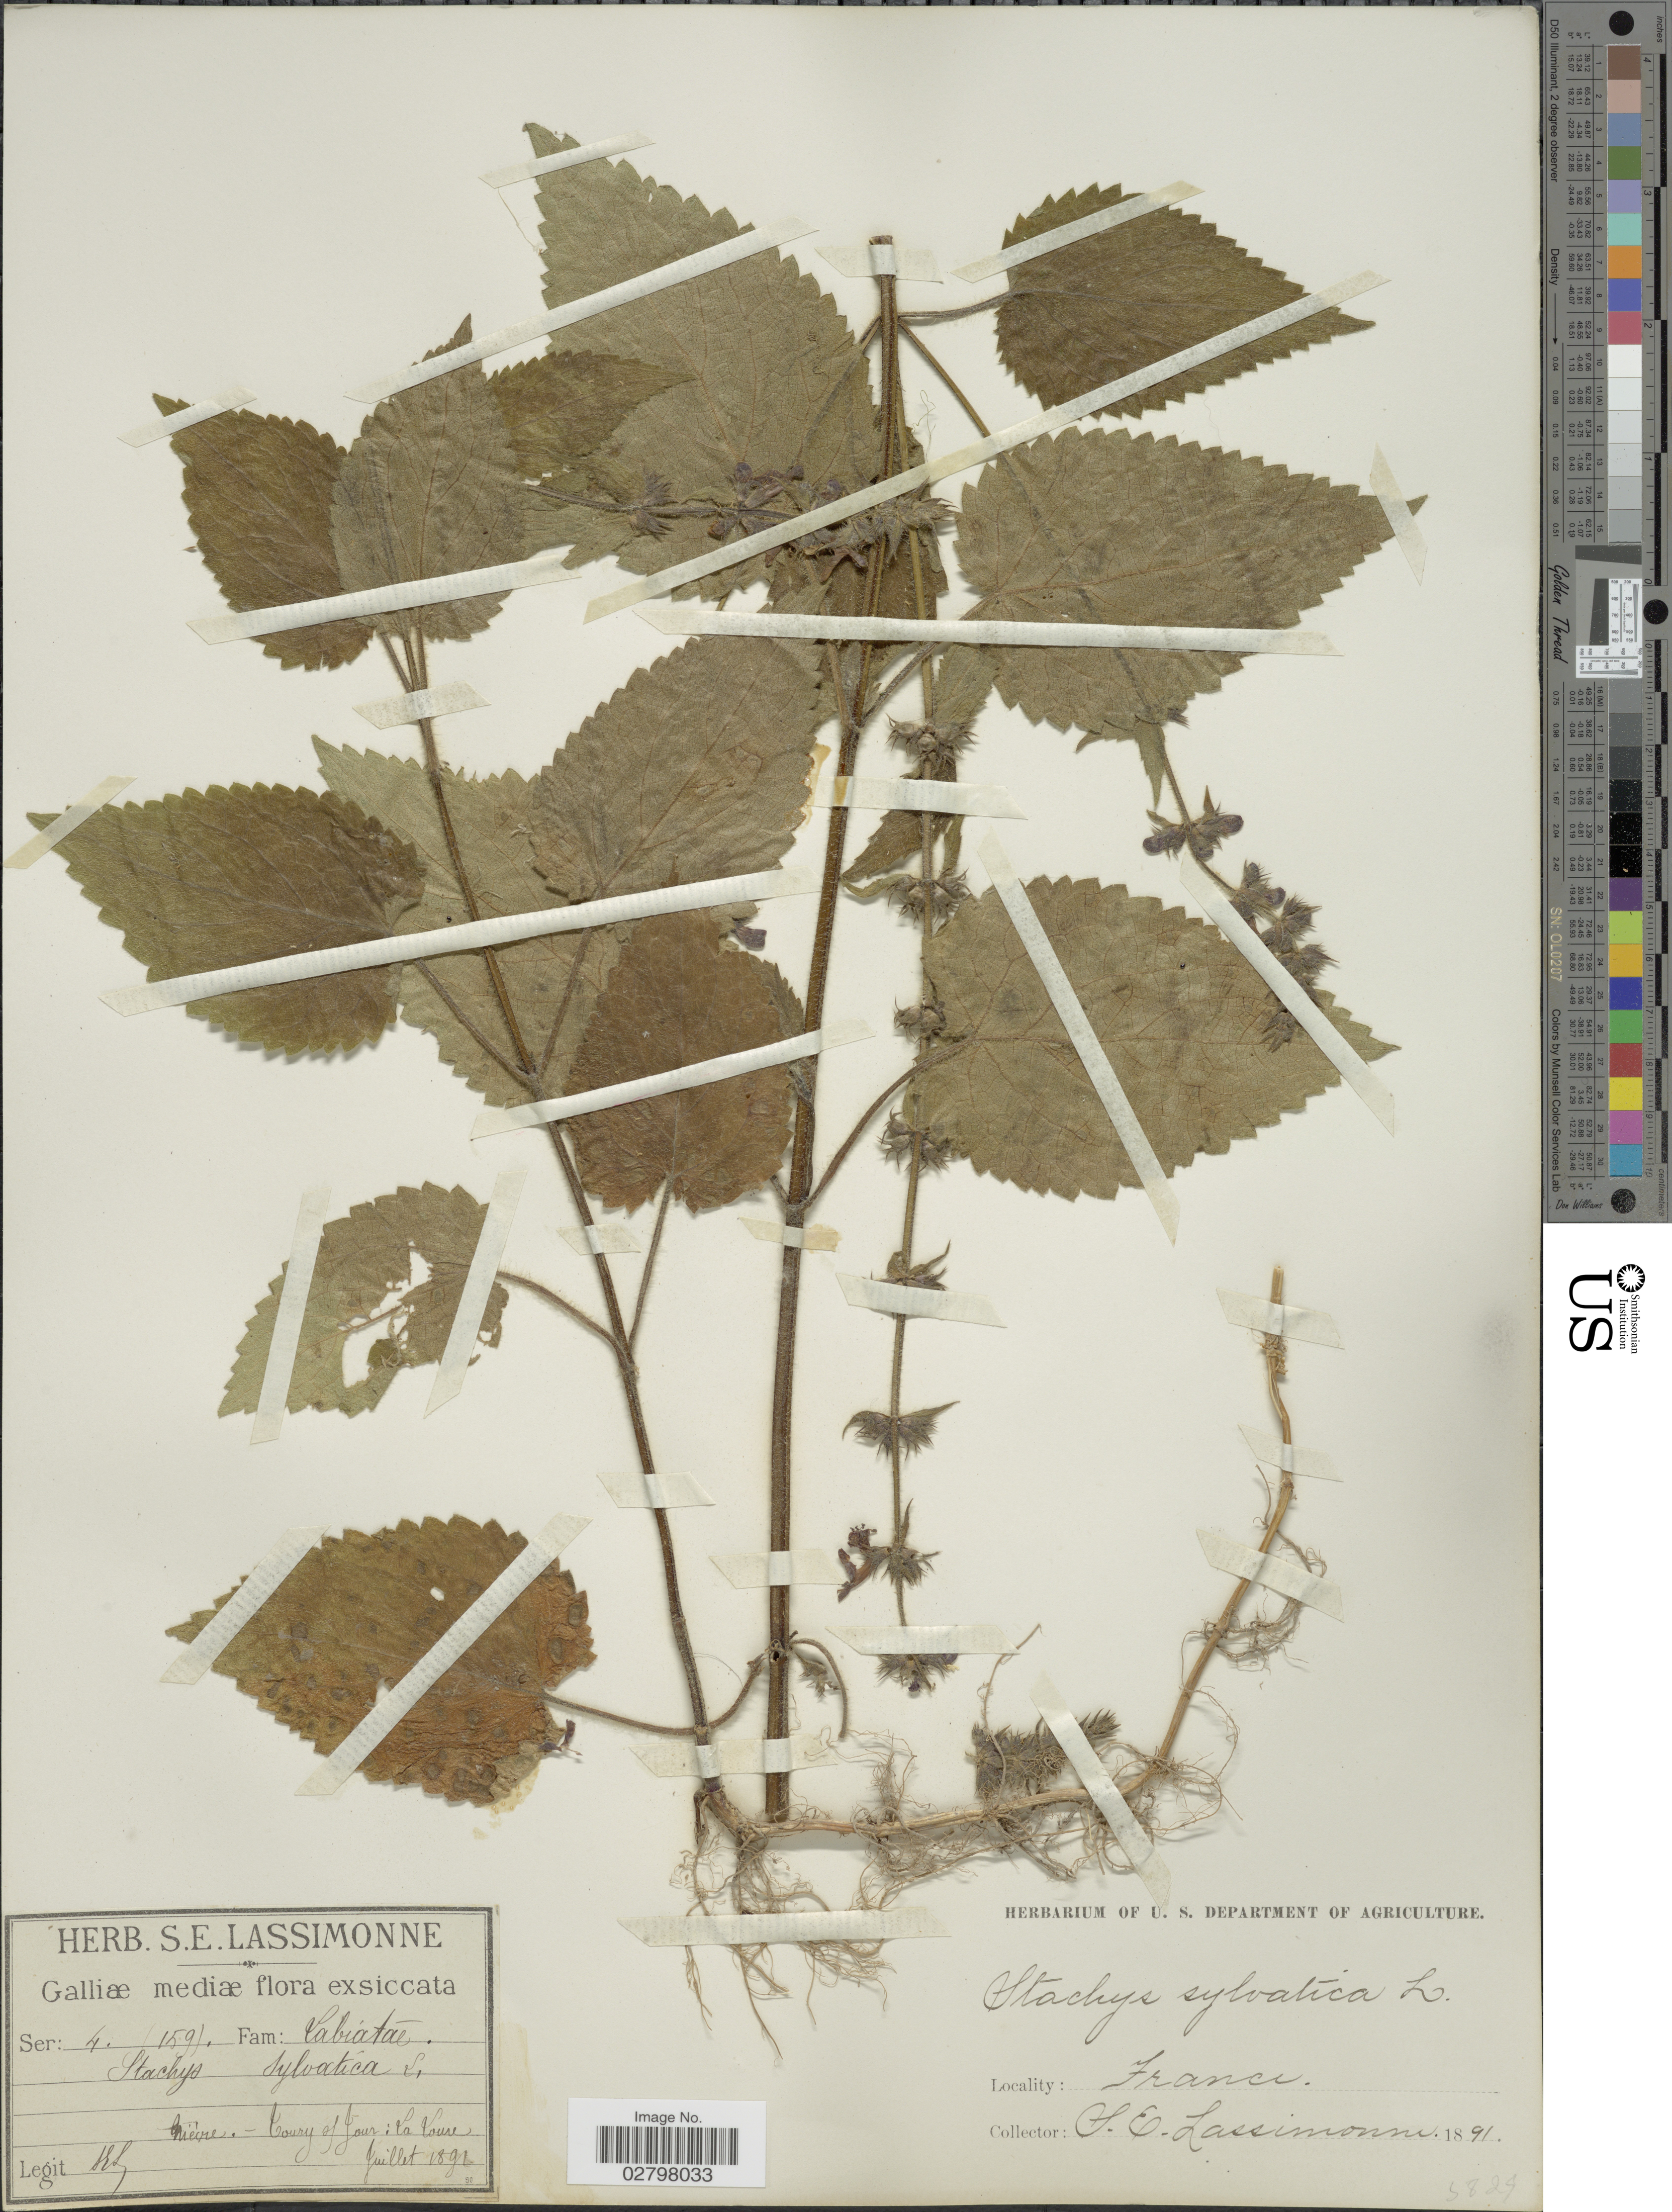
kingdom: Plantae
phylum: Tracheophyta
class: Magnoliopsida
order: Lamiales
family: Lamiaceae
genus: Stachys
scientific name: Stachys sylvatica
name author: L.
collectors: S. Lassimonne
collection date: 1892-07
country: France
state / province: Bourgogne-Franche-Comté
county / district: Nièvre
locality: Galliæ mediæ [Central France]. Nièvre - Toury sf Jour [Toury sur Jour]: La Loure.